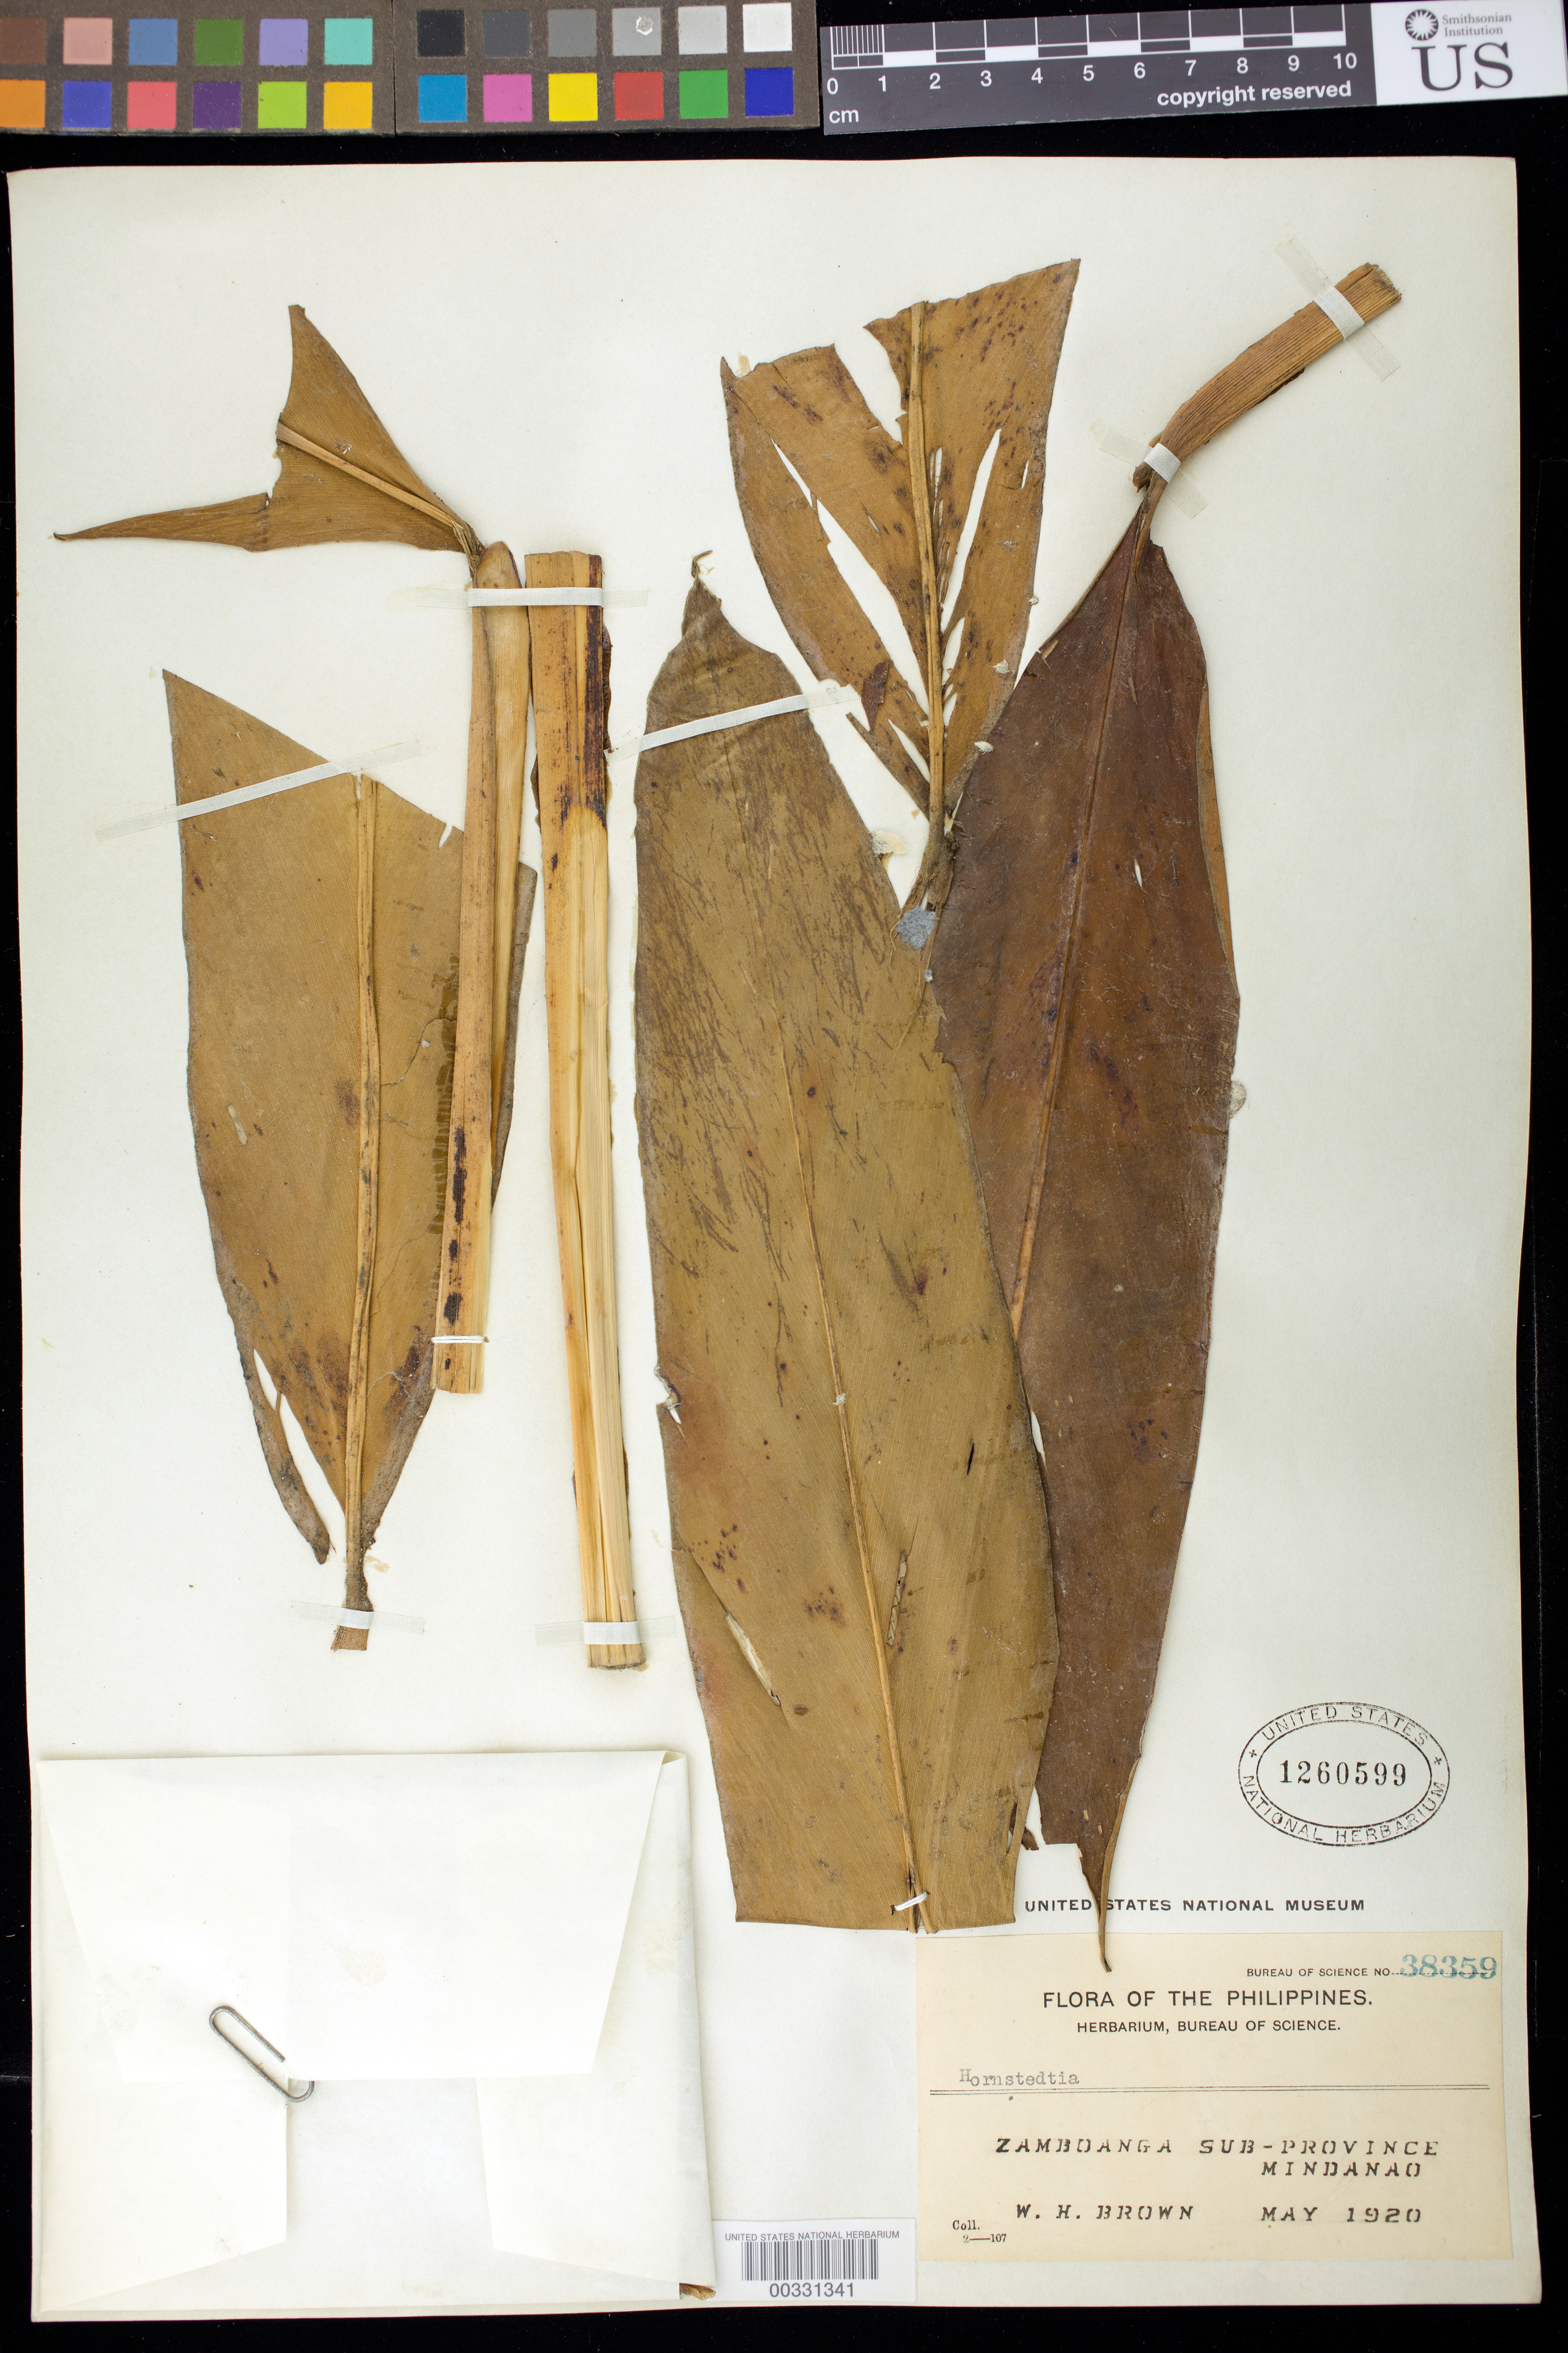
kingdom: Plantae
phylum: Tracheophyta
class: Liliopsida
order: Zingiberales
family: Zingiberaceae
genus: Amomum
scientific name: Amomum sp.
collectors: W. H. Brown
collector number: Bur. Sci. 38359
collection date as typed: May 1920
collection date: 1920-05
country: Philippines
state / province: Zamboanga Peninsula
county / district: Zamboanga del Norte / Zamboanga del Sur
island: Mindanao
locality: Zamboanga sub-prov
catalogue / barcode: US 1260599